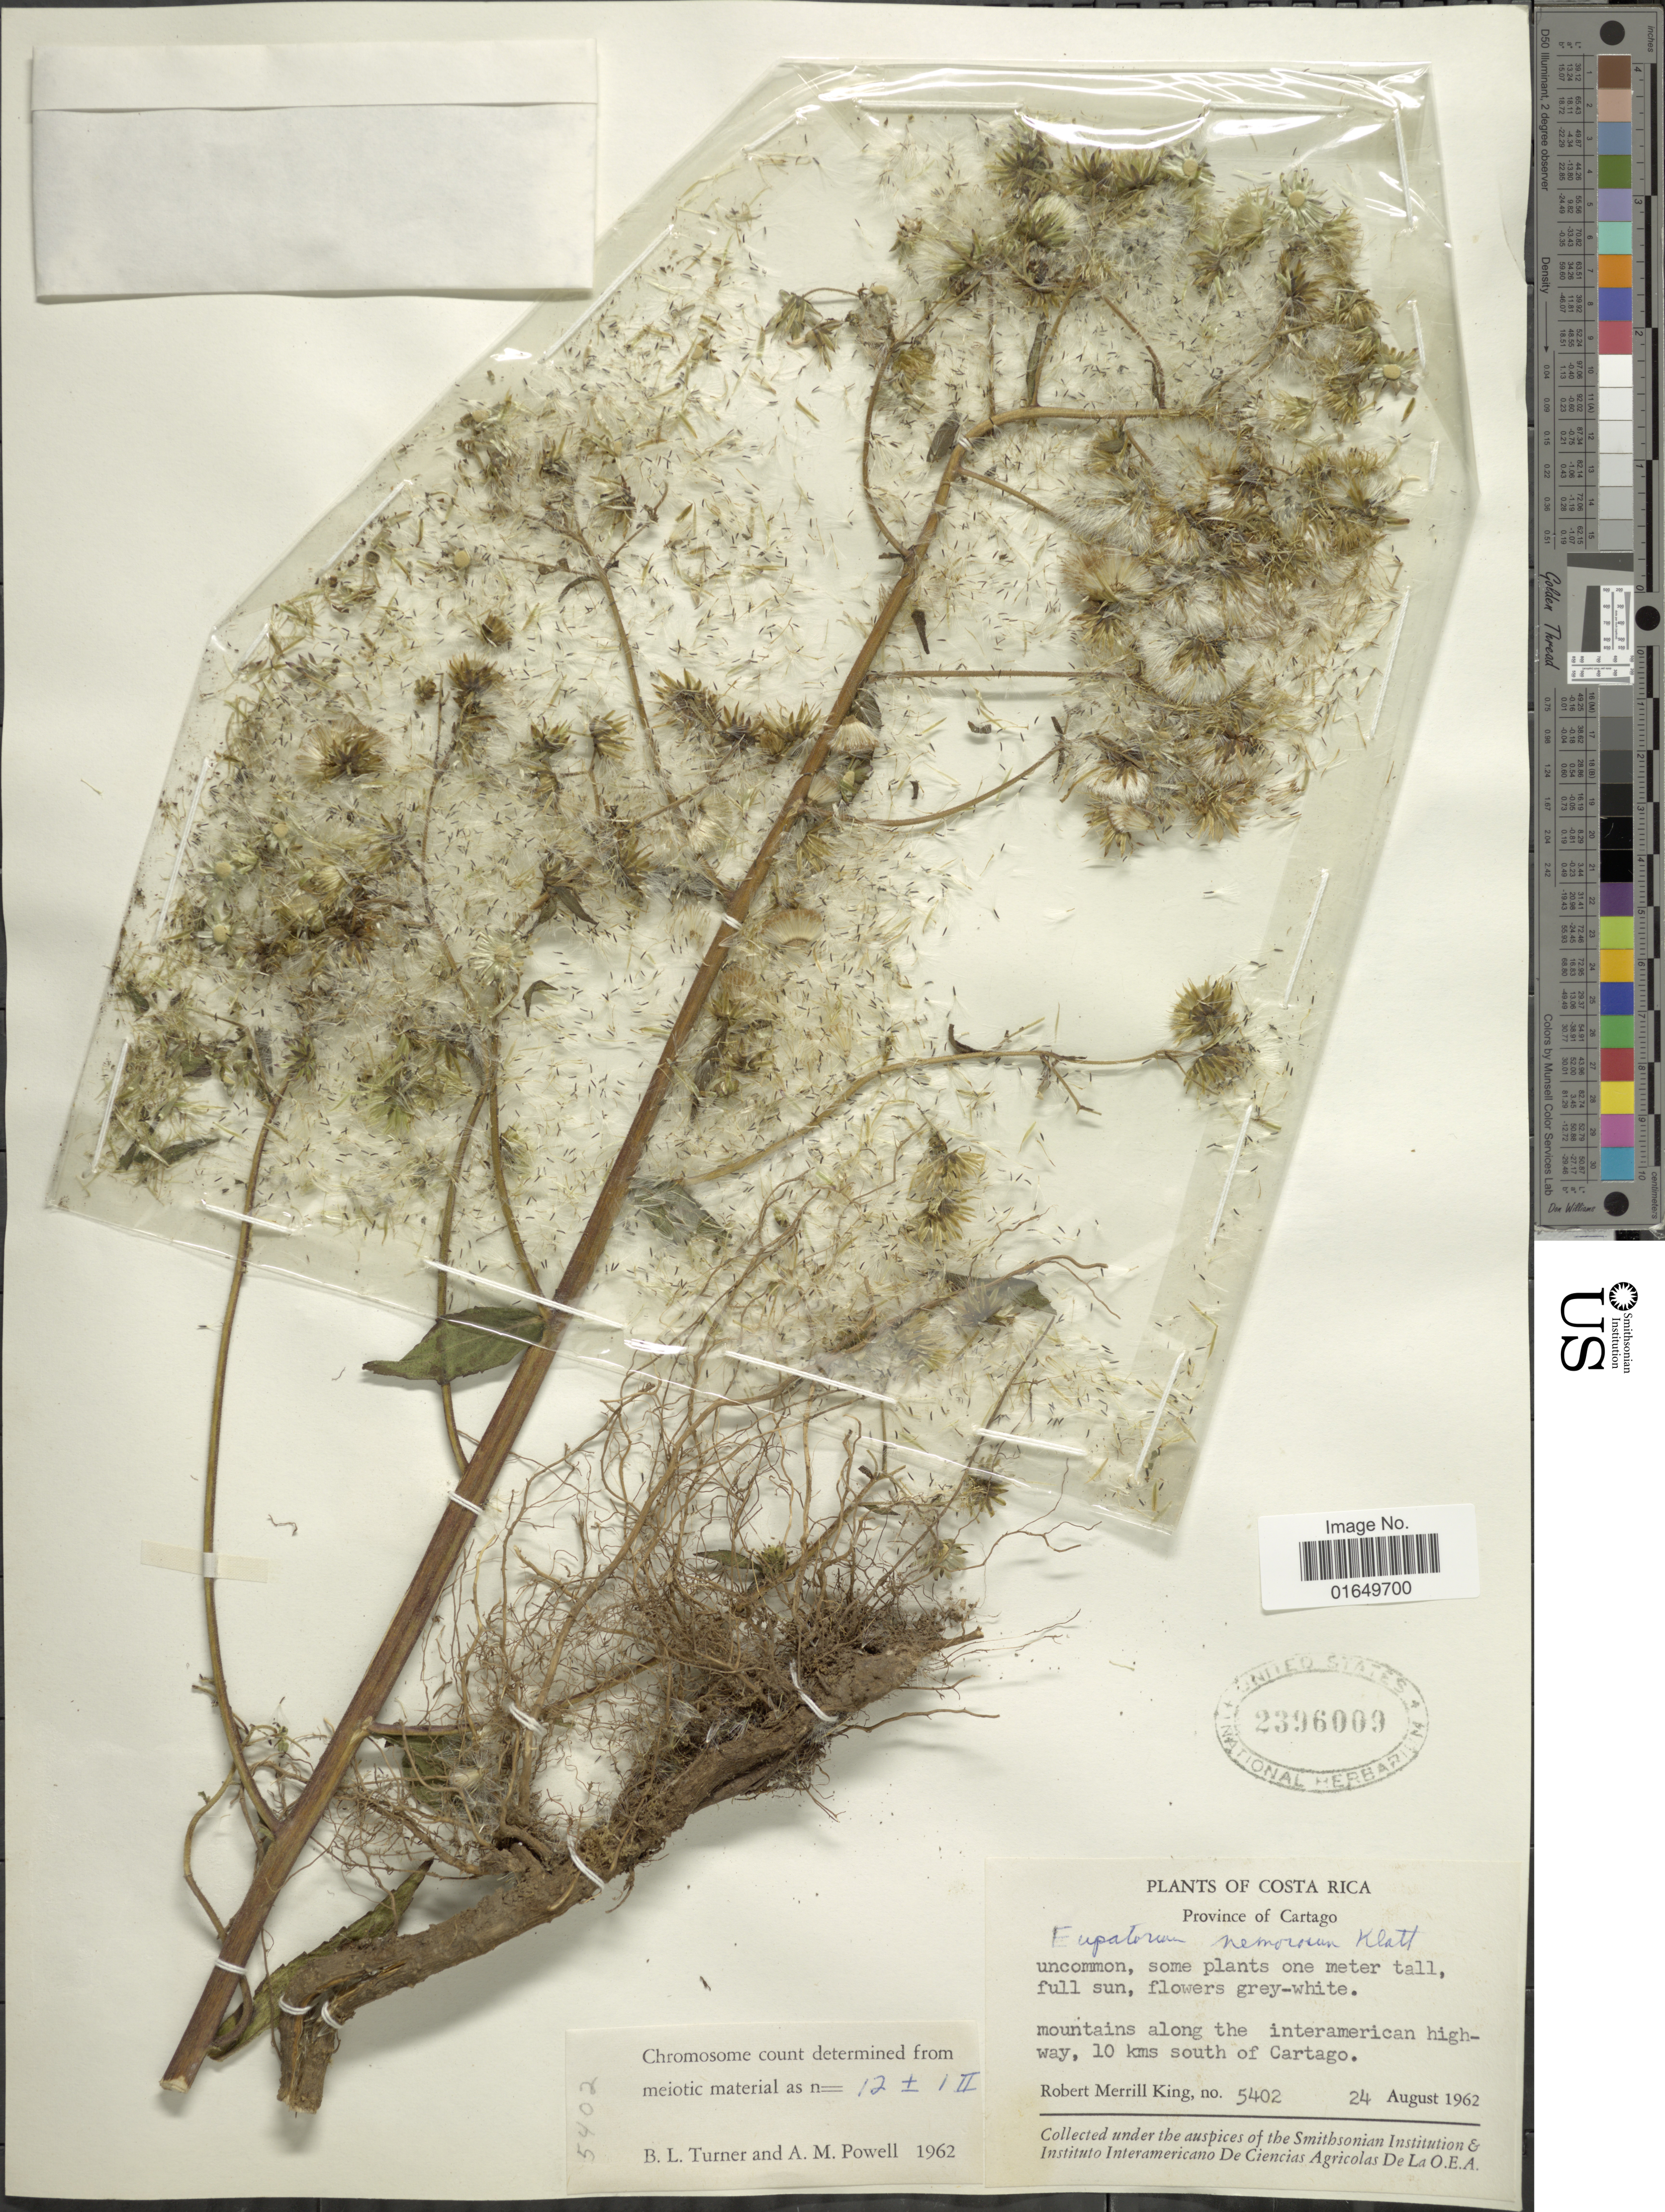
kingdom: Plantae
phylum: Tracheophyta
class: Magnoliopsida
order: Asterales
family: Asteraceae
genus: Polyanthina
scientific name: Polyanthina nemorosa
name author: (Klatt) R.M. King & H. Rob.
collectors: R. M. King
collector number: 5402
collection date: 1962-08-24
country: Costa Rica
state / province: Cartago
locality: Mountains along the interamerican highway, 10 kms south of Cartago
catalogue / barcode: US 2396009